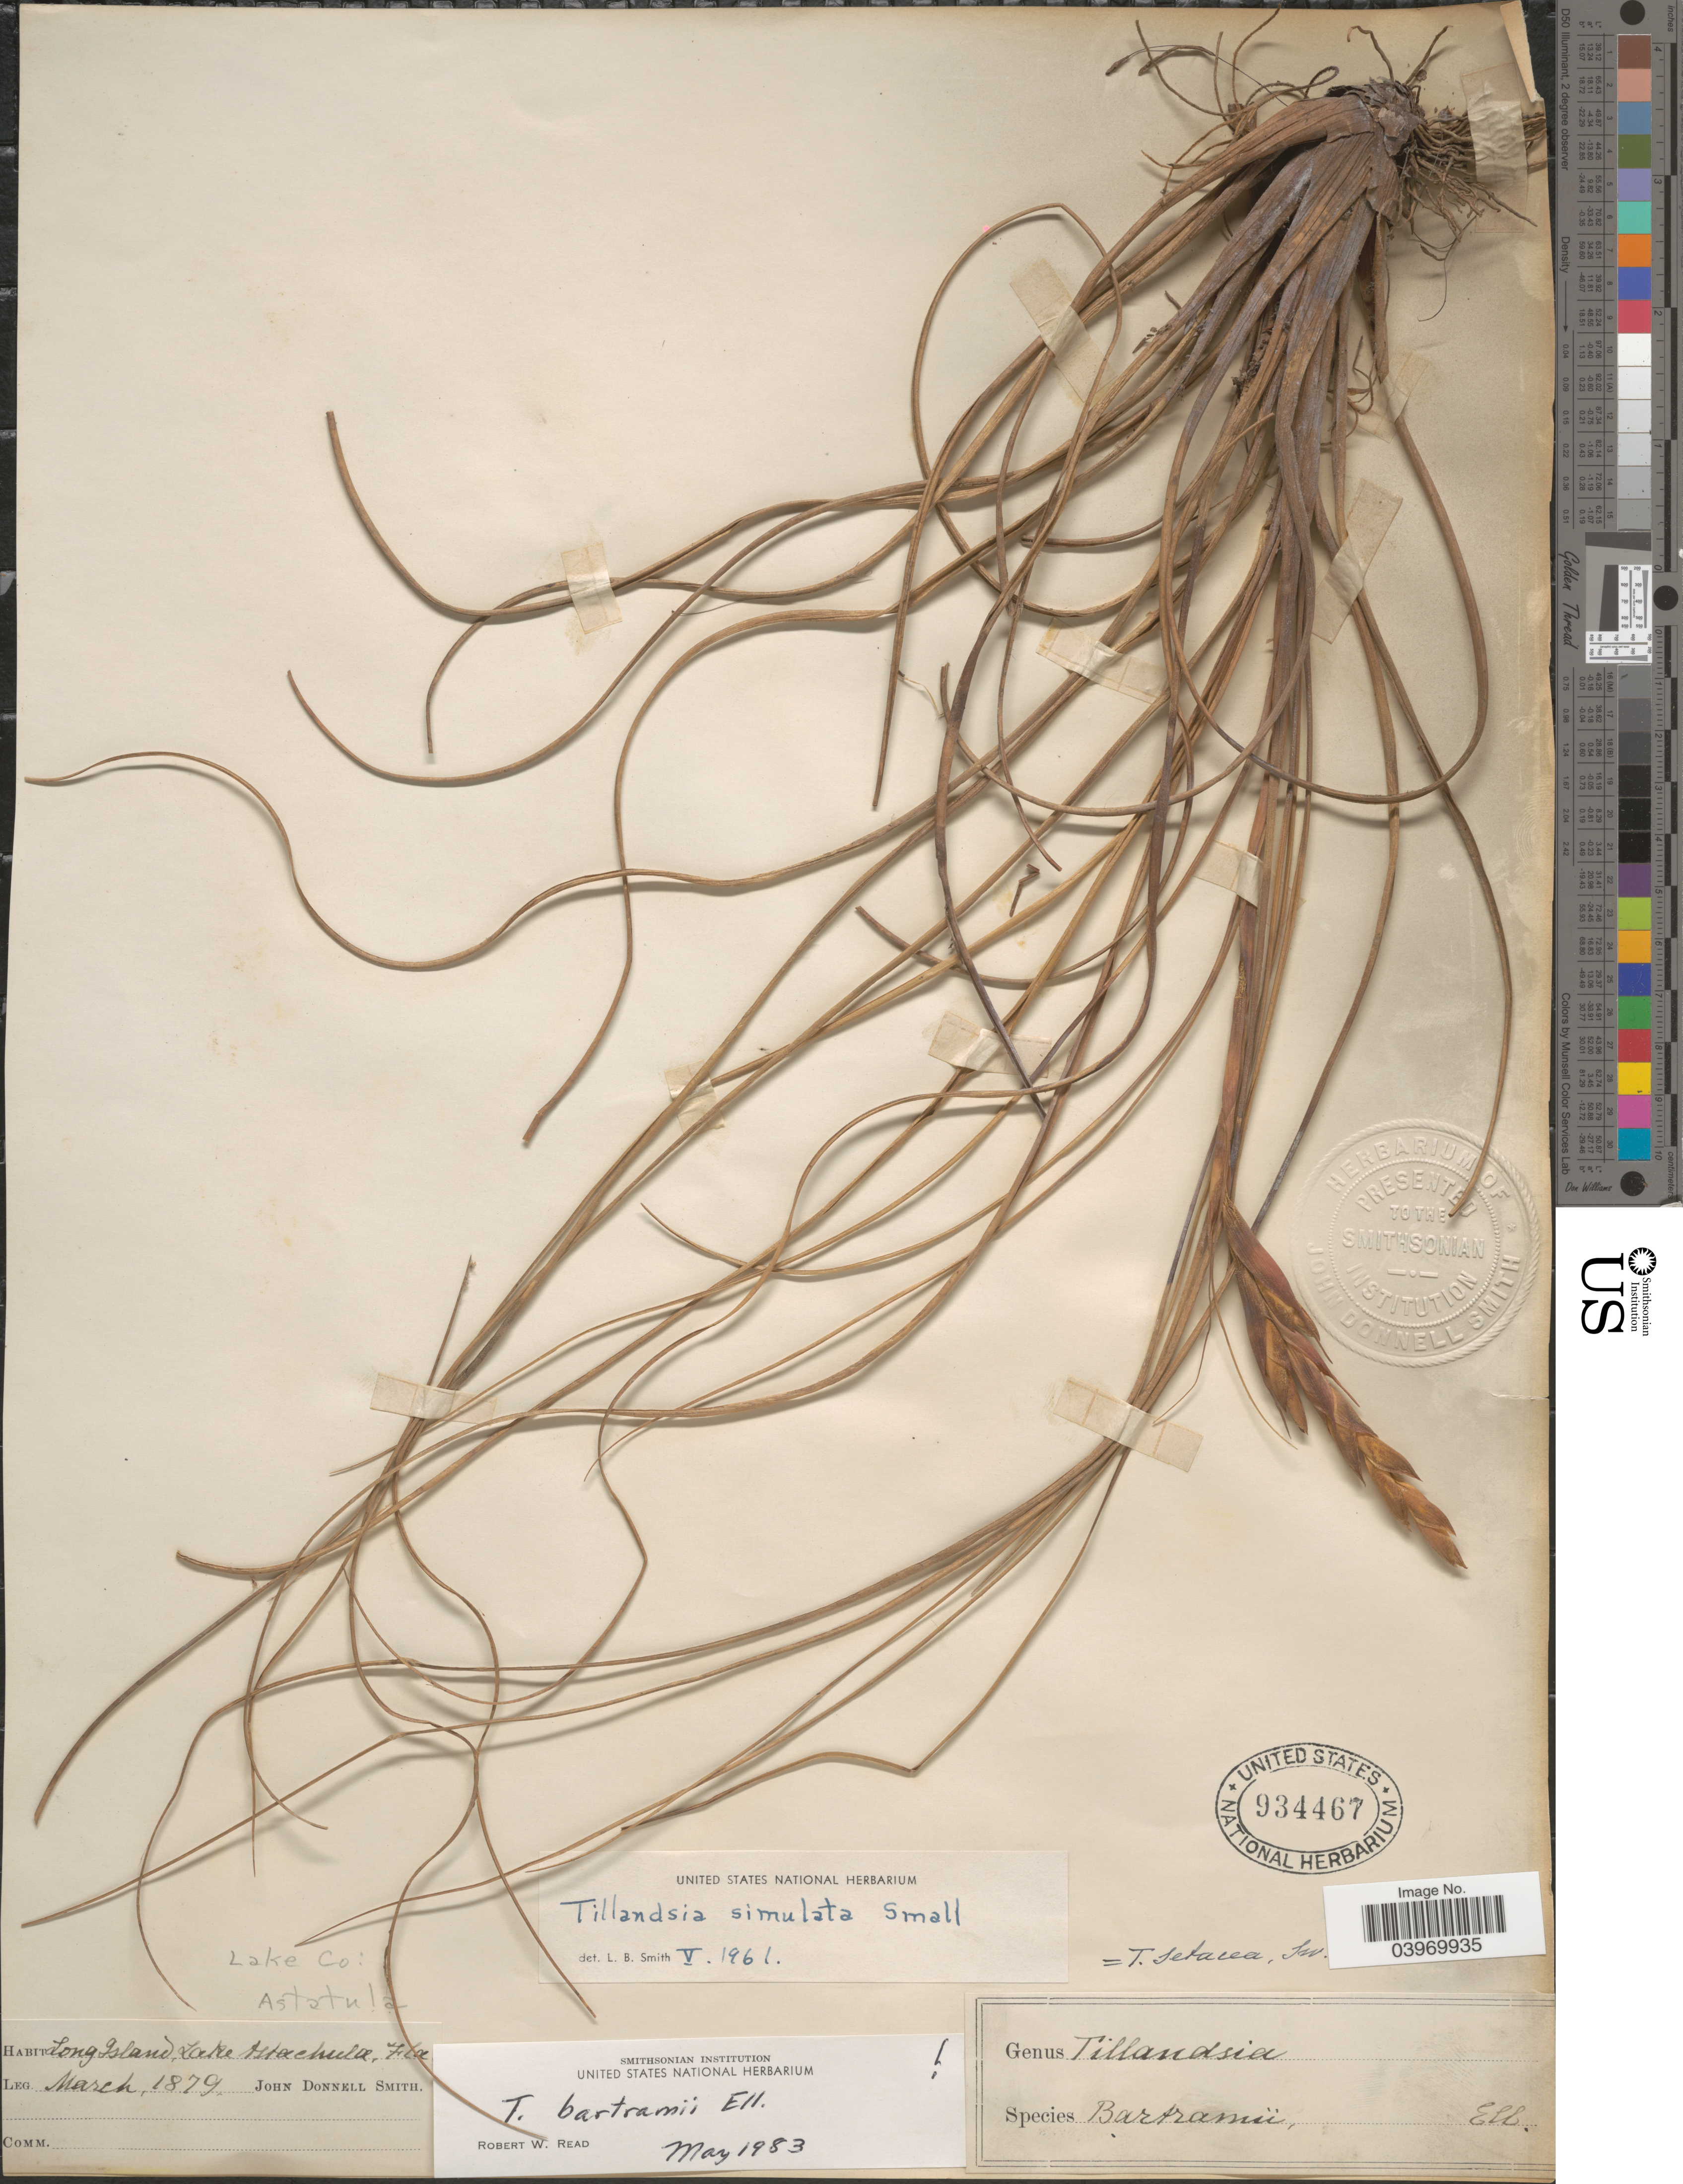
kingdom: Plantae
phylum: Tracheophyta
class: Liliopsida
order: Poales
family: Bromeliaceae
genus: Tillandsia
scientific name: Tillandsia simulata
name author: Small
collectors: J. Donnell Smith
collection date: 1879-03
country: United States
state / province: Florida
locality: Lake Co: Astotula. Long Island, Lake Astachula.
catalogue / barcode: US 934467